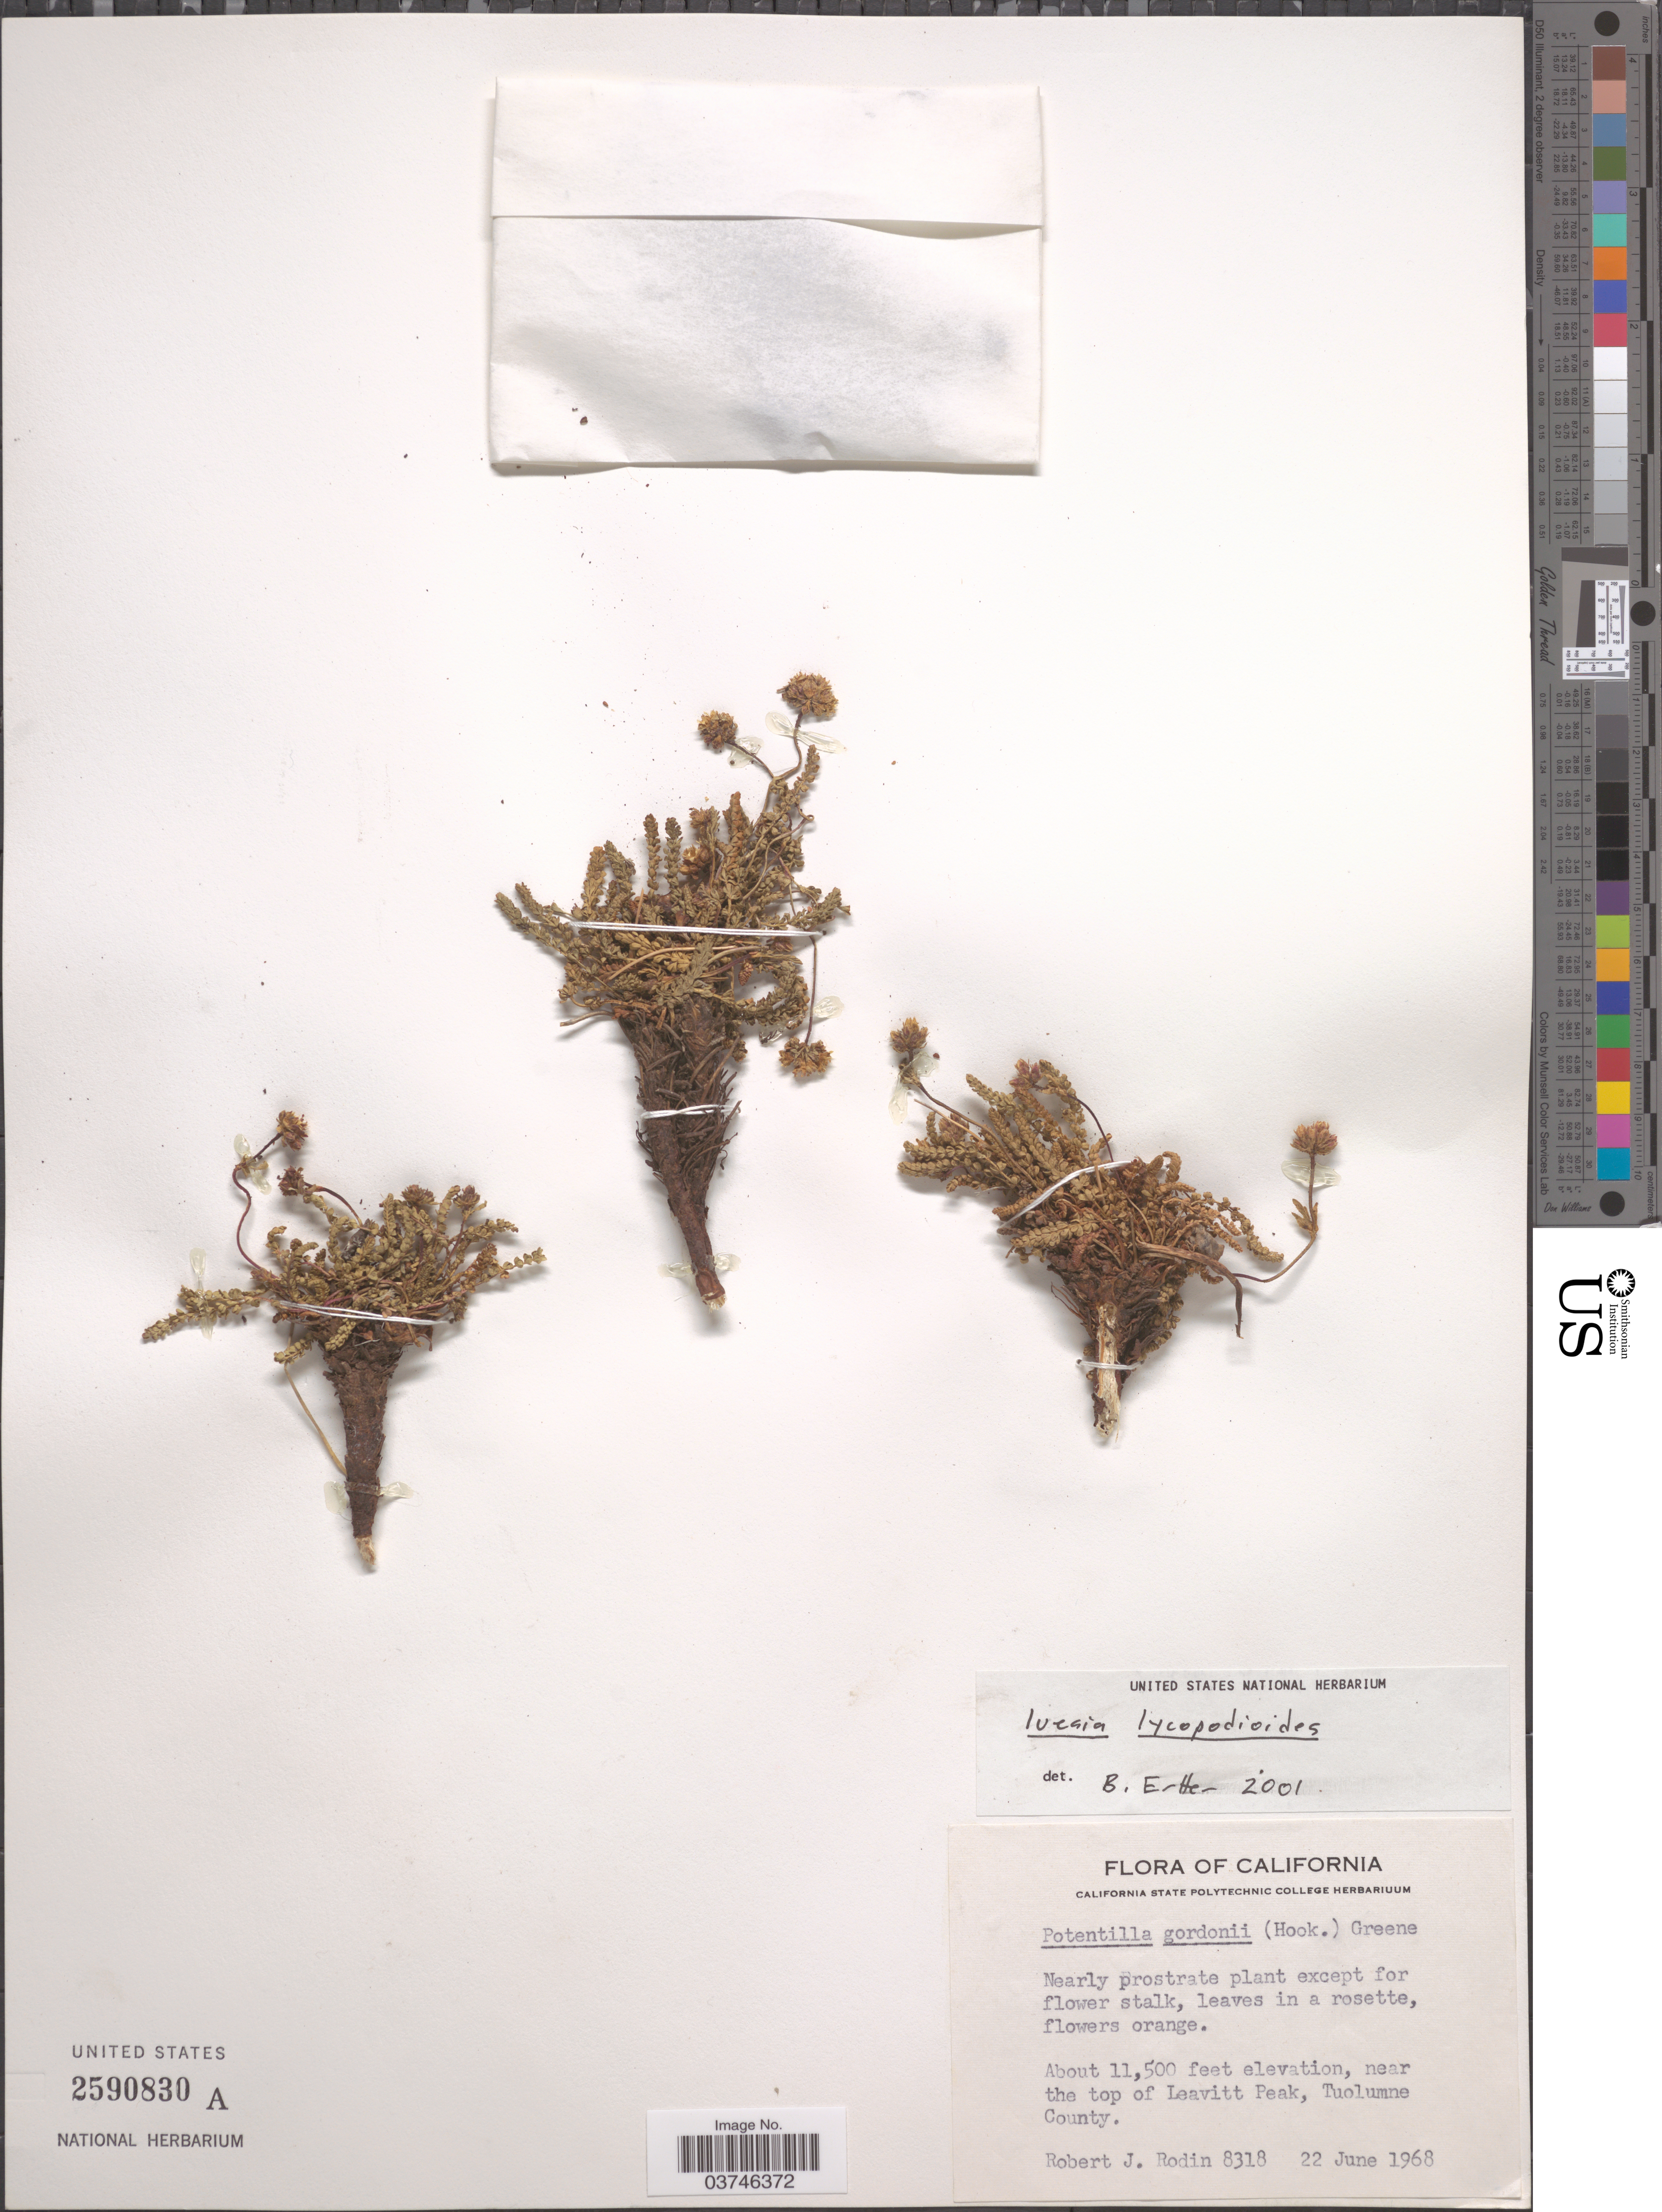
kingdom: Plantae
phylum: Tracheophyta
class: Magnoliopsida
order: Rosales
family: Rosaceae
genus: Potentilla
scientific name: Potentilla lycopodioides var. lycopodioides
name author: (A. Gray) Baill. ex J.T. Howell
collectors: R. J. Rodin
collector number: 8318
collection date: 1968-06-22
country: United States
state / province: California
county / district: Tuolumne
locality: Near the top of Leavitt Peak, Tuolumne County.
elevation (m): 3505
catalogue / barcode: US 2590830A